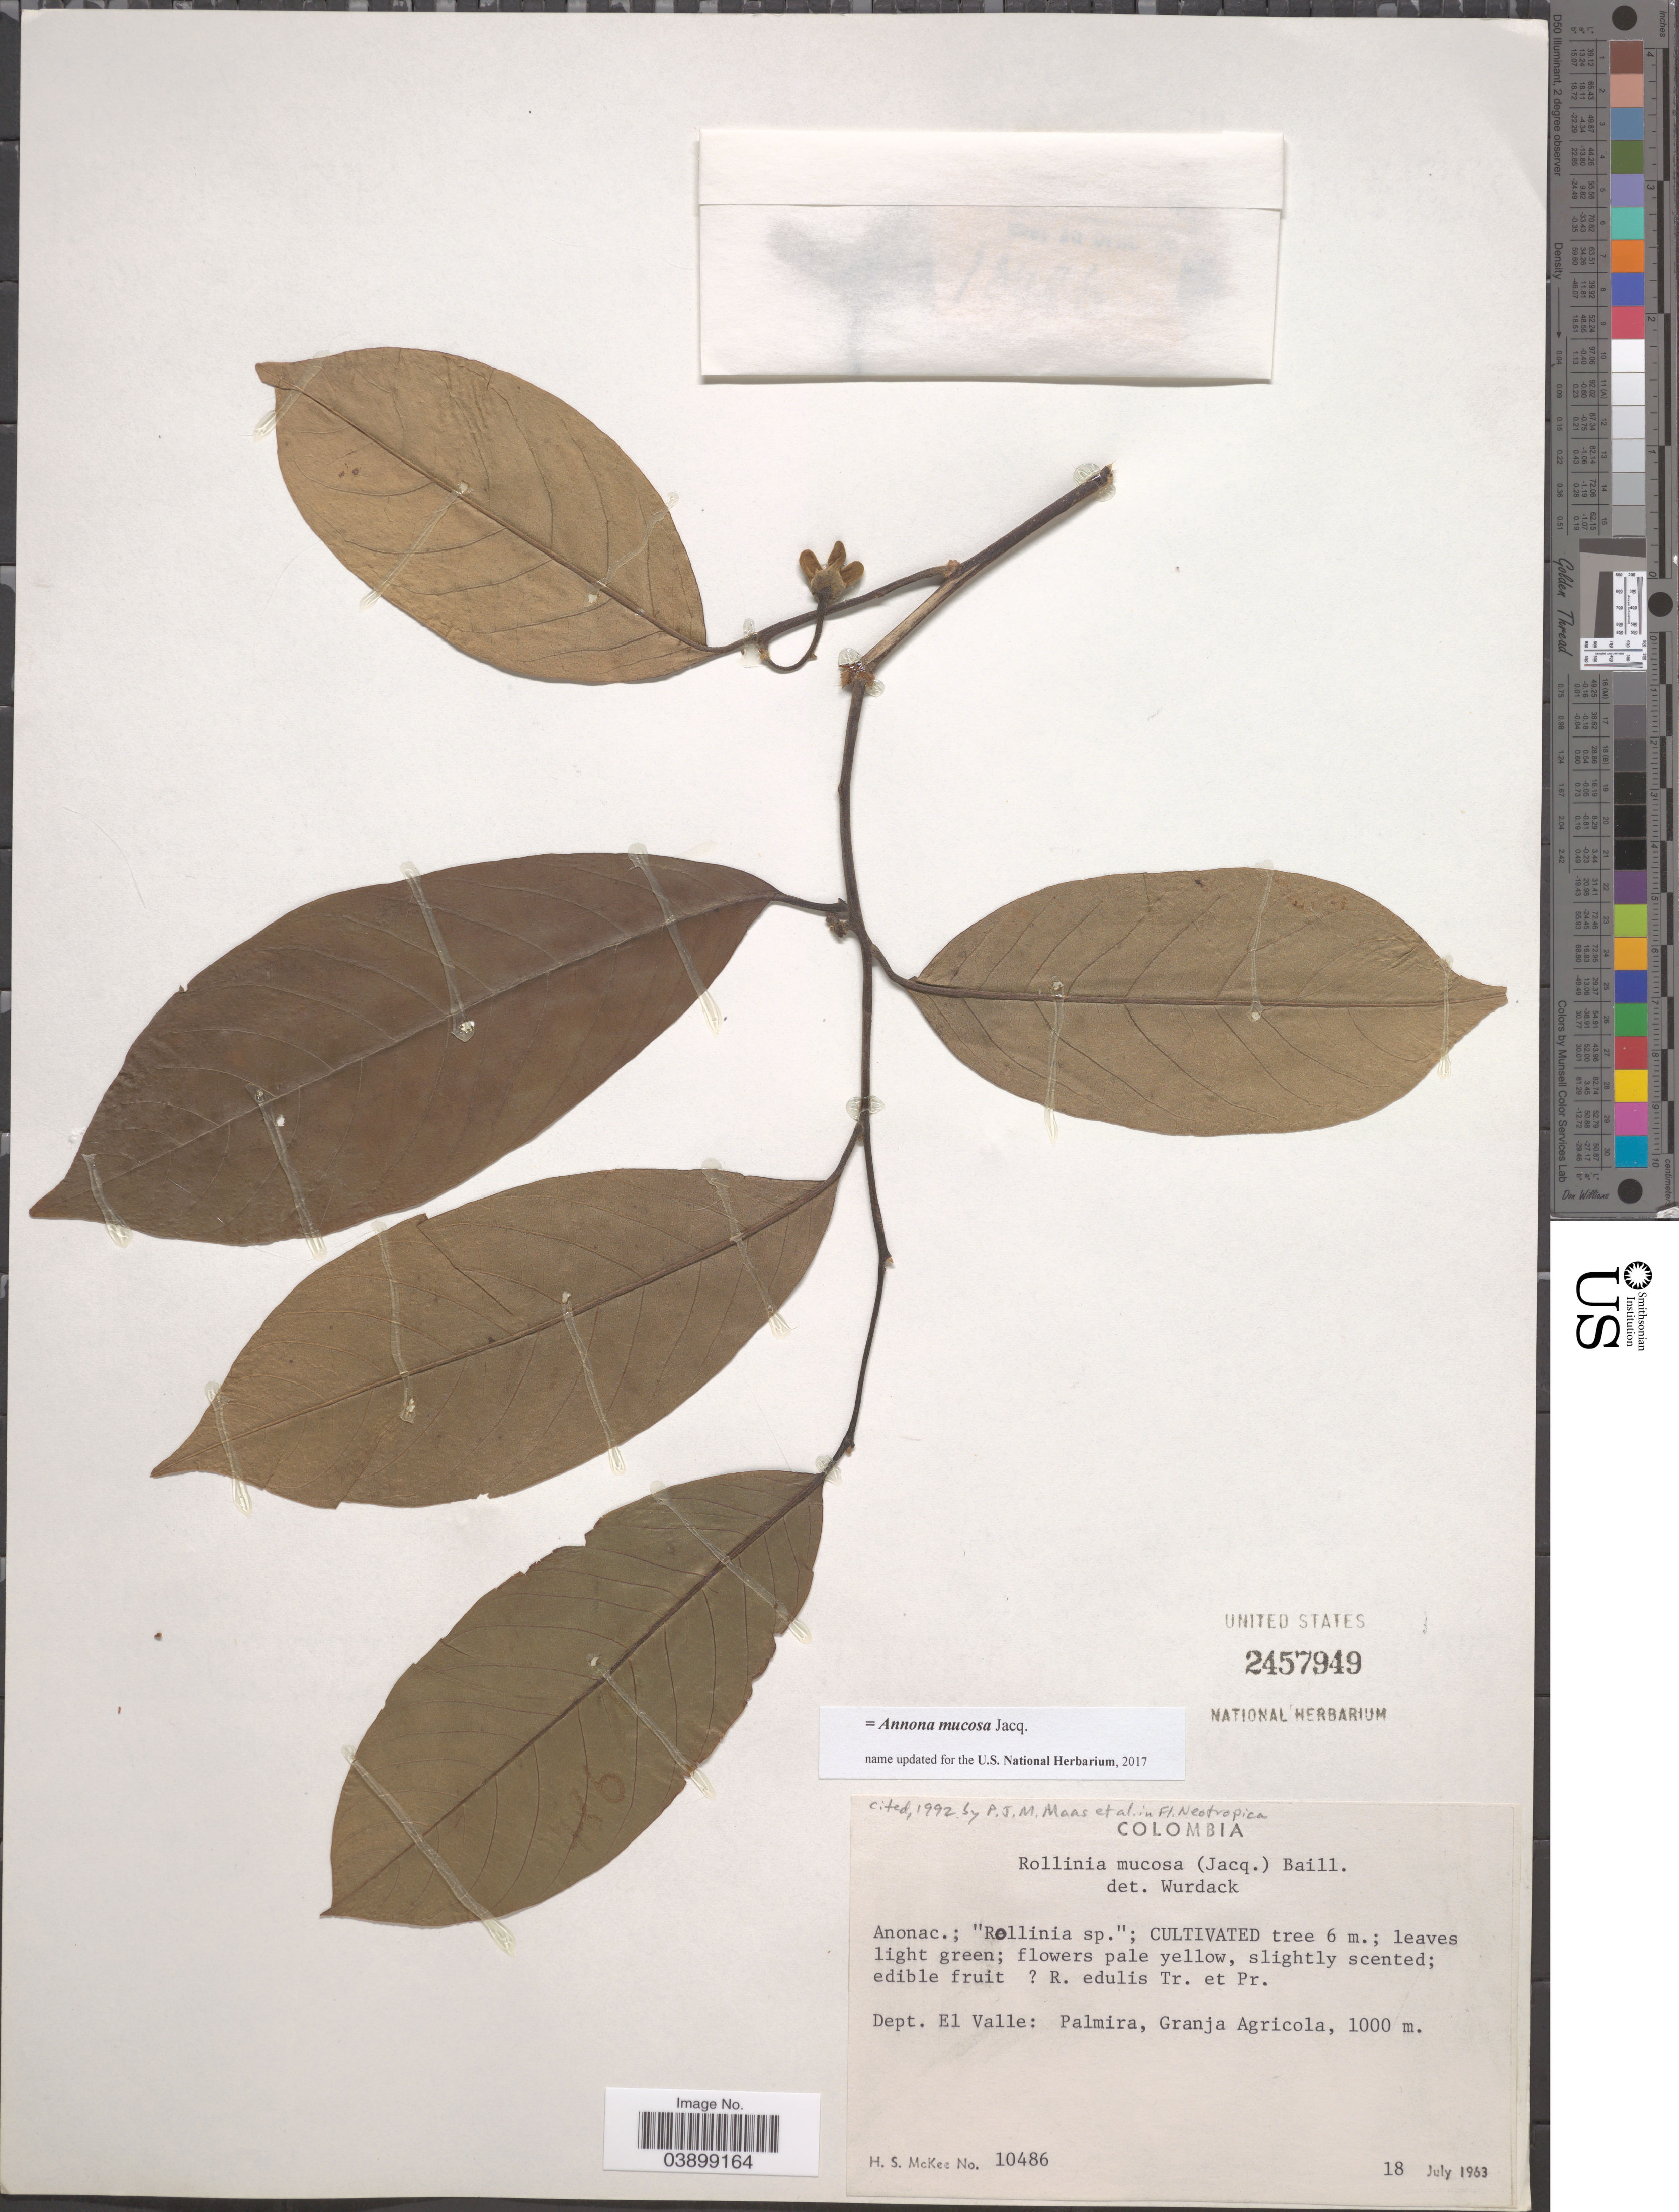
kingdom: Plantae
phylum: Tracheophyta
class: Magnoliopsida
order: Magnoliales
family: Annonaceae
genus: Annona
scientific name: Annona mucosa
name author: Jacq.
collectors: H. S. McKee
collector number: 10486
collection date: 1963-07-18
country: Colombia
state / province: Valle del Cauca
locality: Dept. El Valle: Palmira, Granja Agricola.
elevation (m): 1000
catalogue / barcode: US 2457949